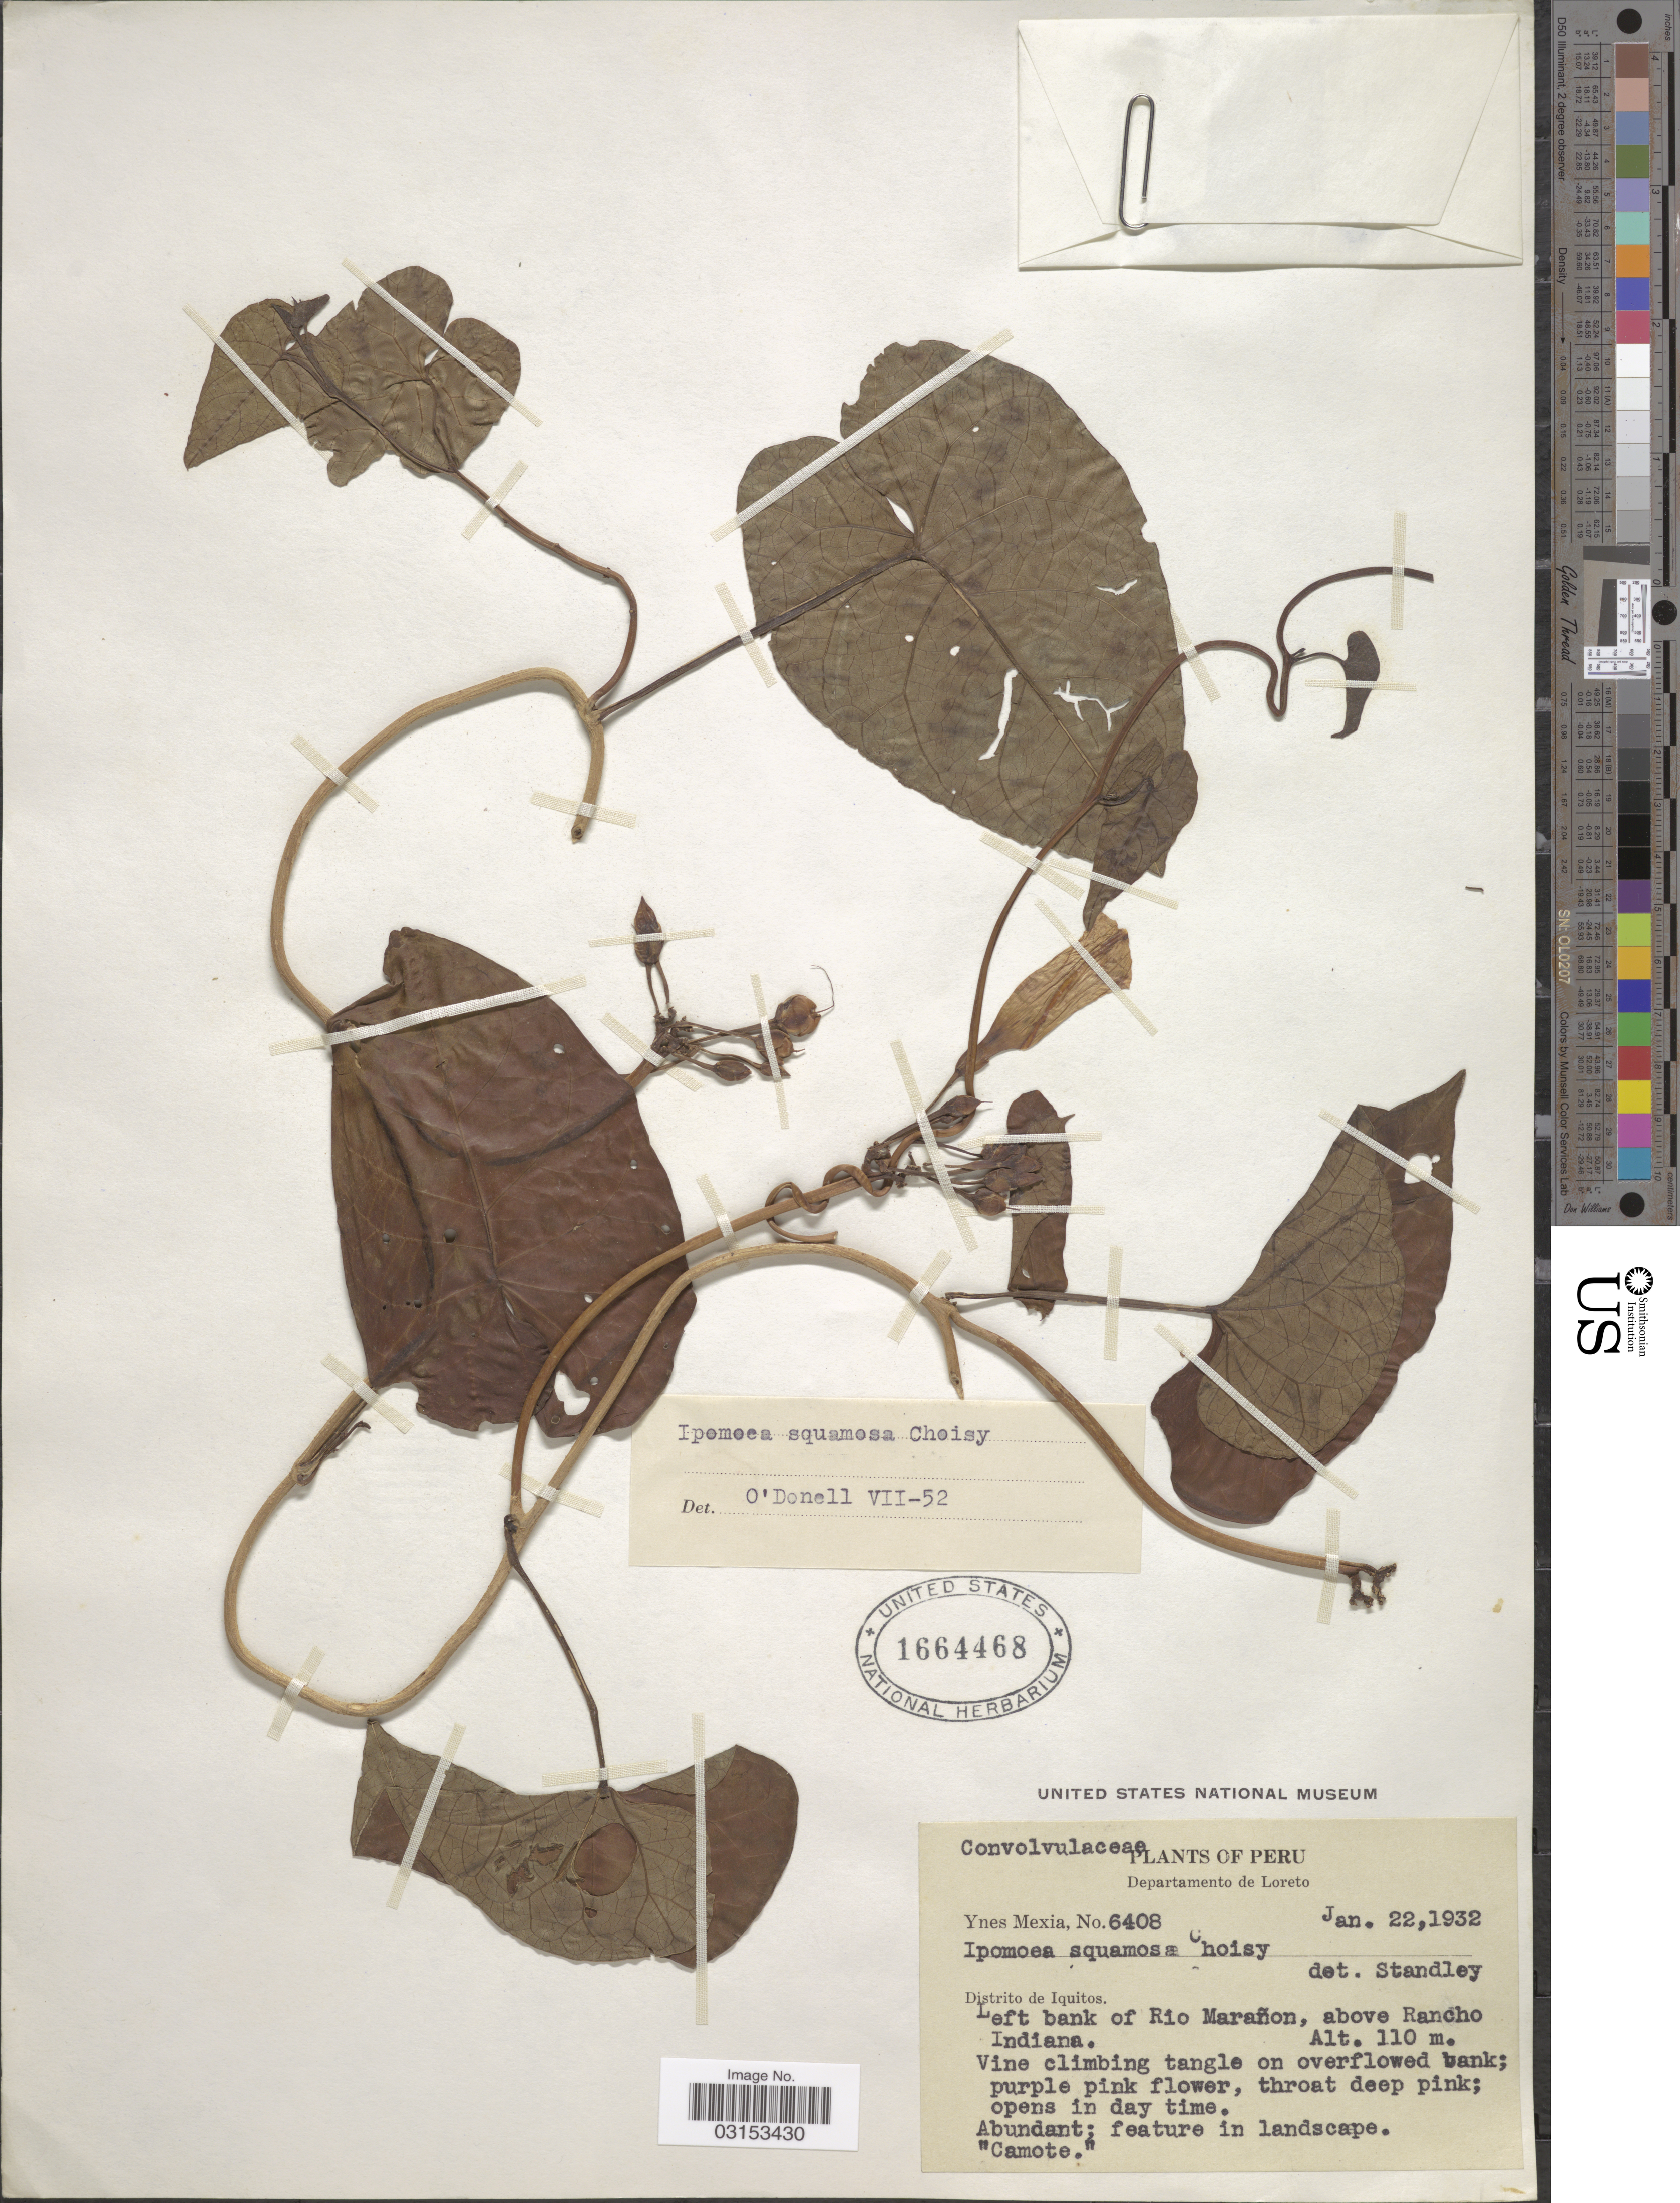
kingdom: Plantae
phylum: Tracheophyta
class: Magnoliopsida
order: Solanales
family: Convolvulaceae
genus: Ipomoea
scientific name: Ipomoea squamosa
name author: Choisy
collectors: Y. Mexia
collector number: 6408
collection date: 1932-01-22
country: Peru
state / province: Loreto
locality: Departamento de Loreto. Left bank of Rio Marañon, above Rancho Indiana.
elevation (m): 110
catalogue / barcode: US 1664468